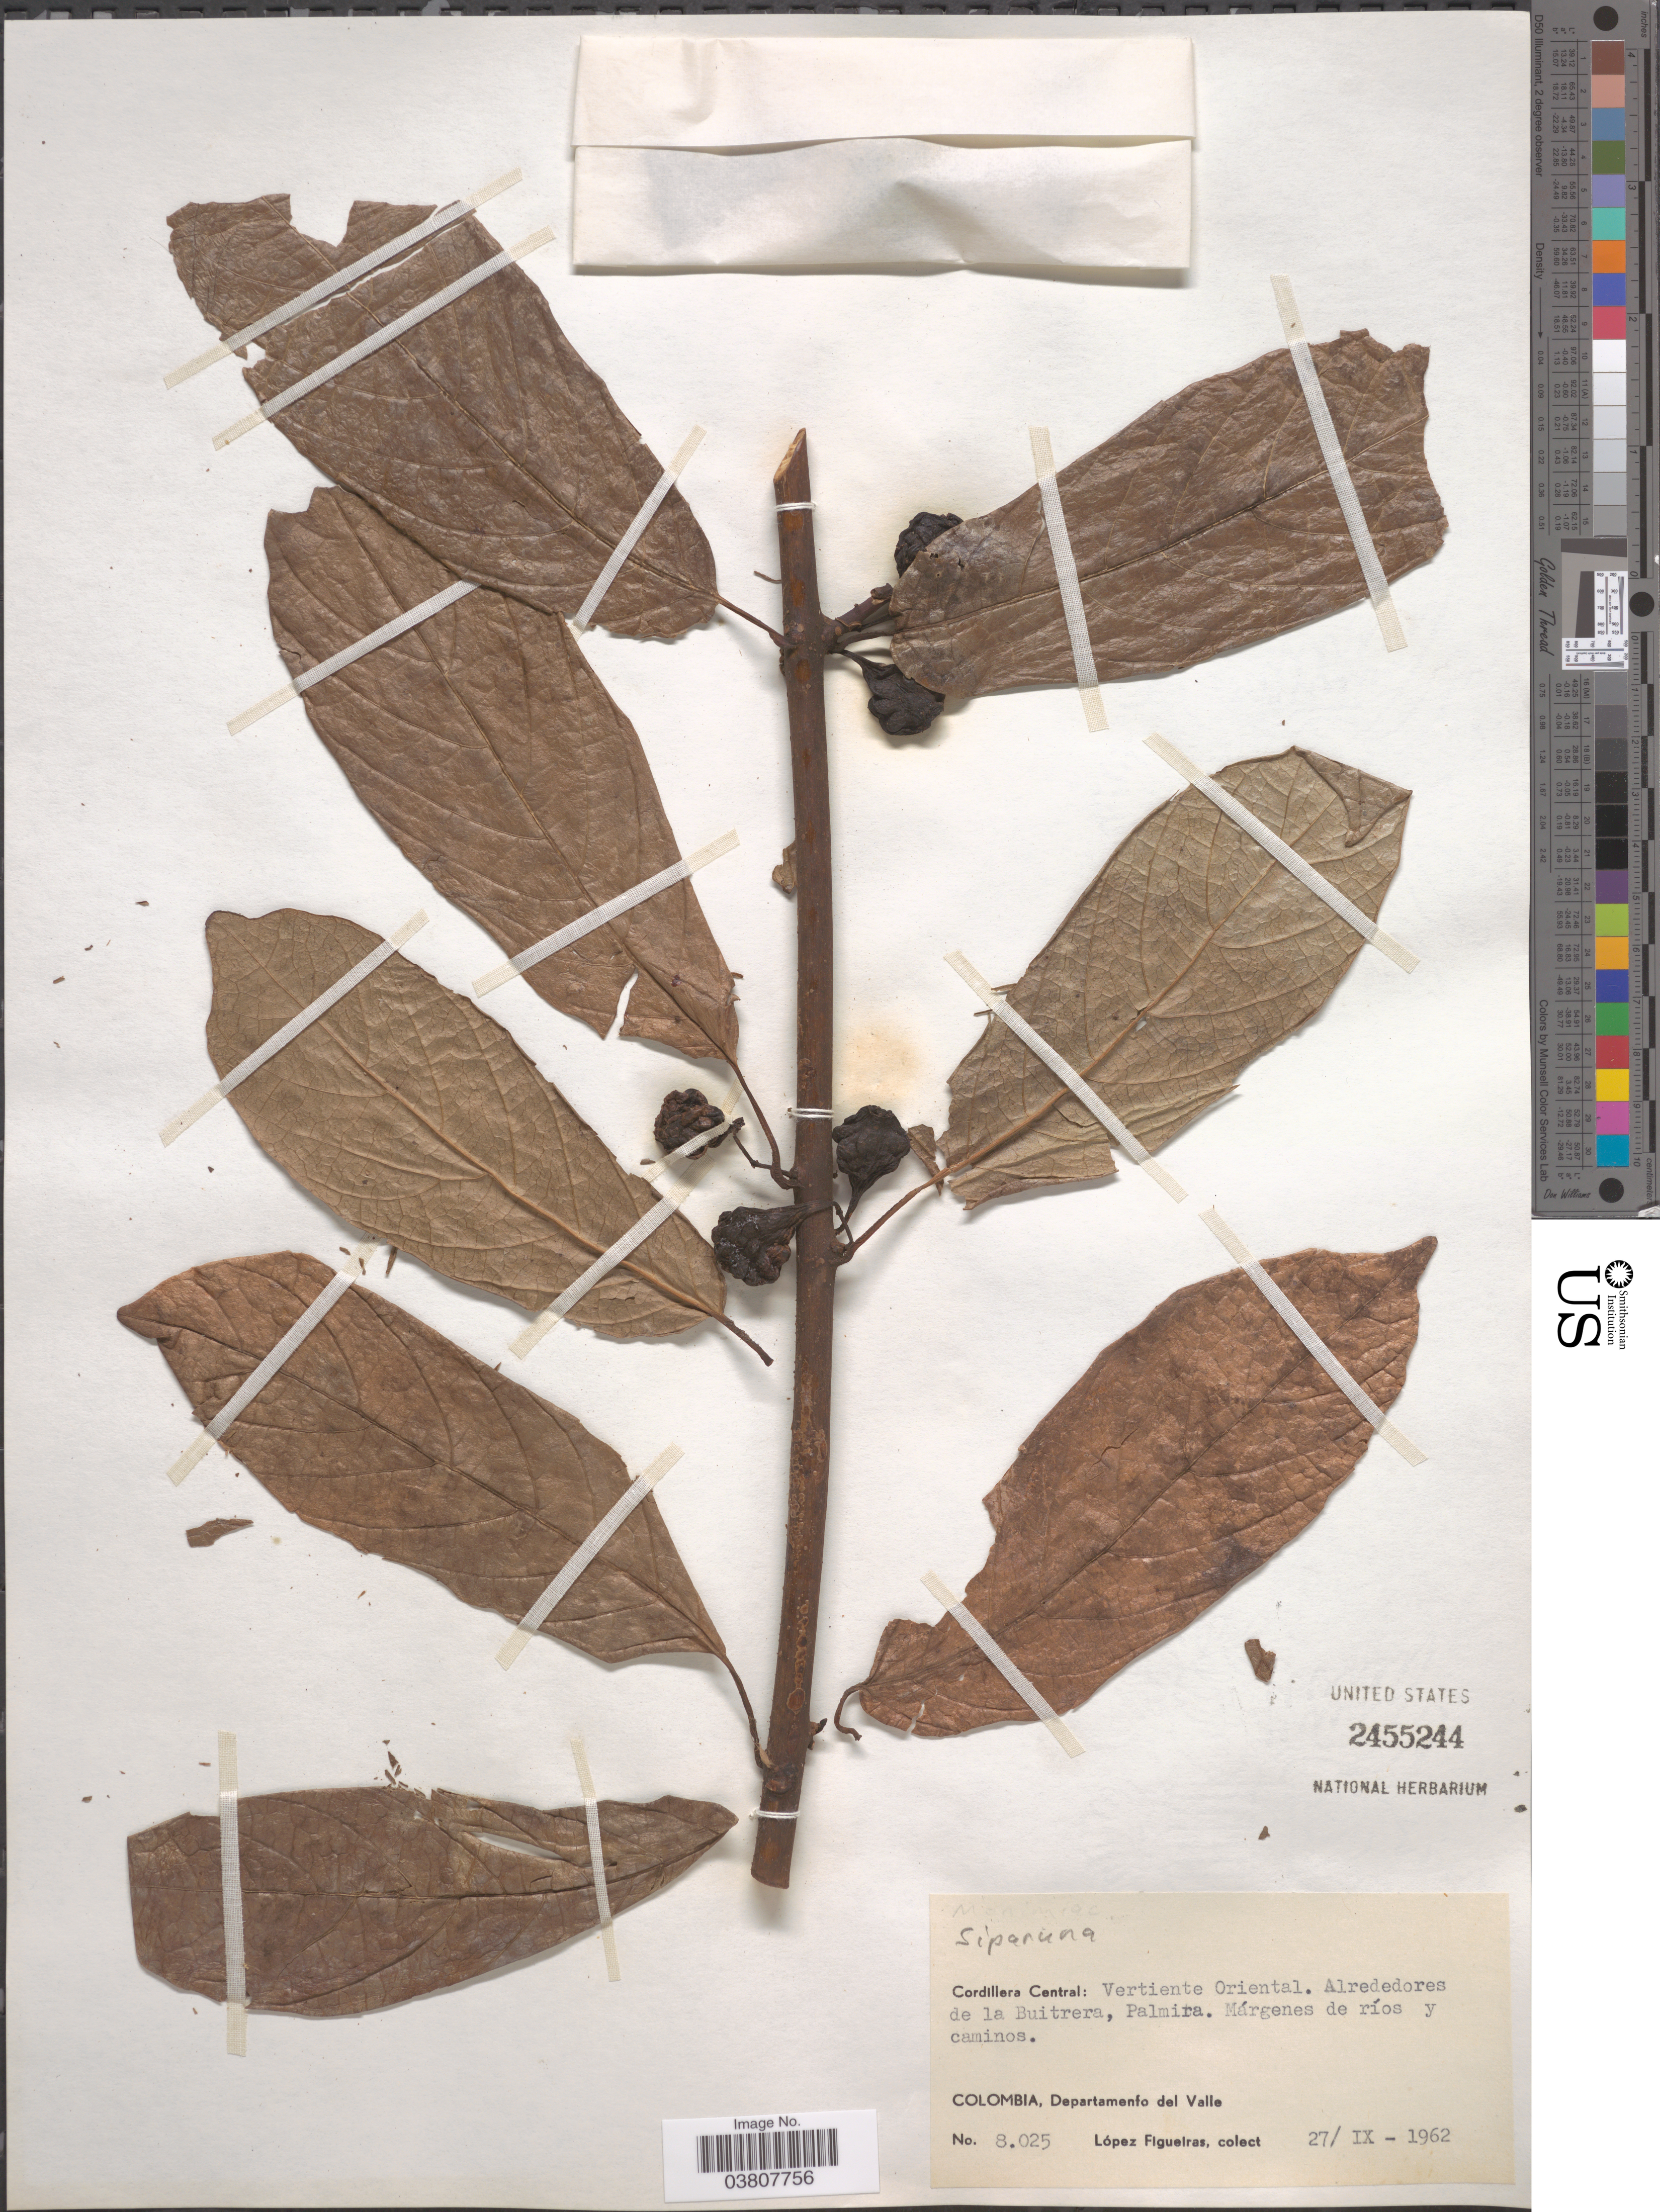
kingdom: Plantae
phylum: Tracheophyta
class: Magnoliopsida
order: Laurales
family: Siparunaceae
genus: Siparuna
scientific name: Siparuna sp.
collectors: M. López Figueiras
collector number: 8025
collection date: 1962-09-27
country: Colombia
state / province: Valle del Cauca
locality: Cordillera Central: Vertiente Oriental. Alrededores de la Buitrera, Palmira. Departamento del Valle.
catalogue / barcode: US 2455244